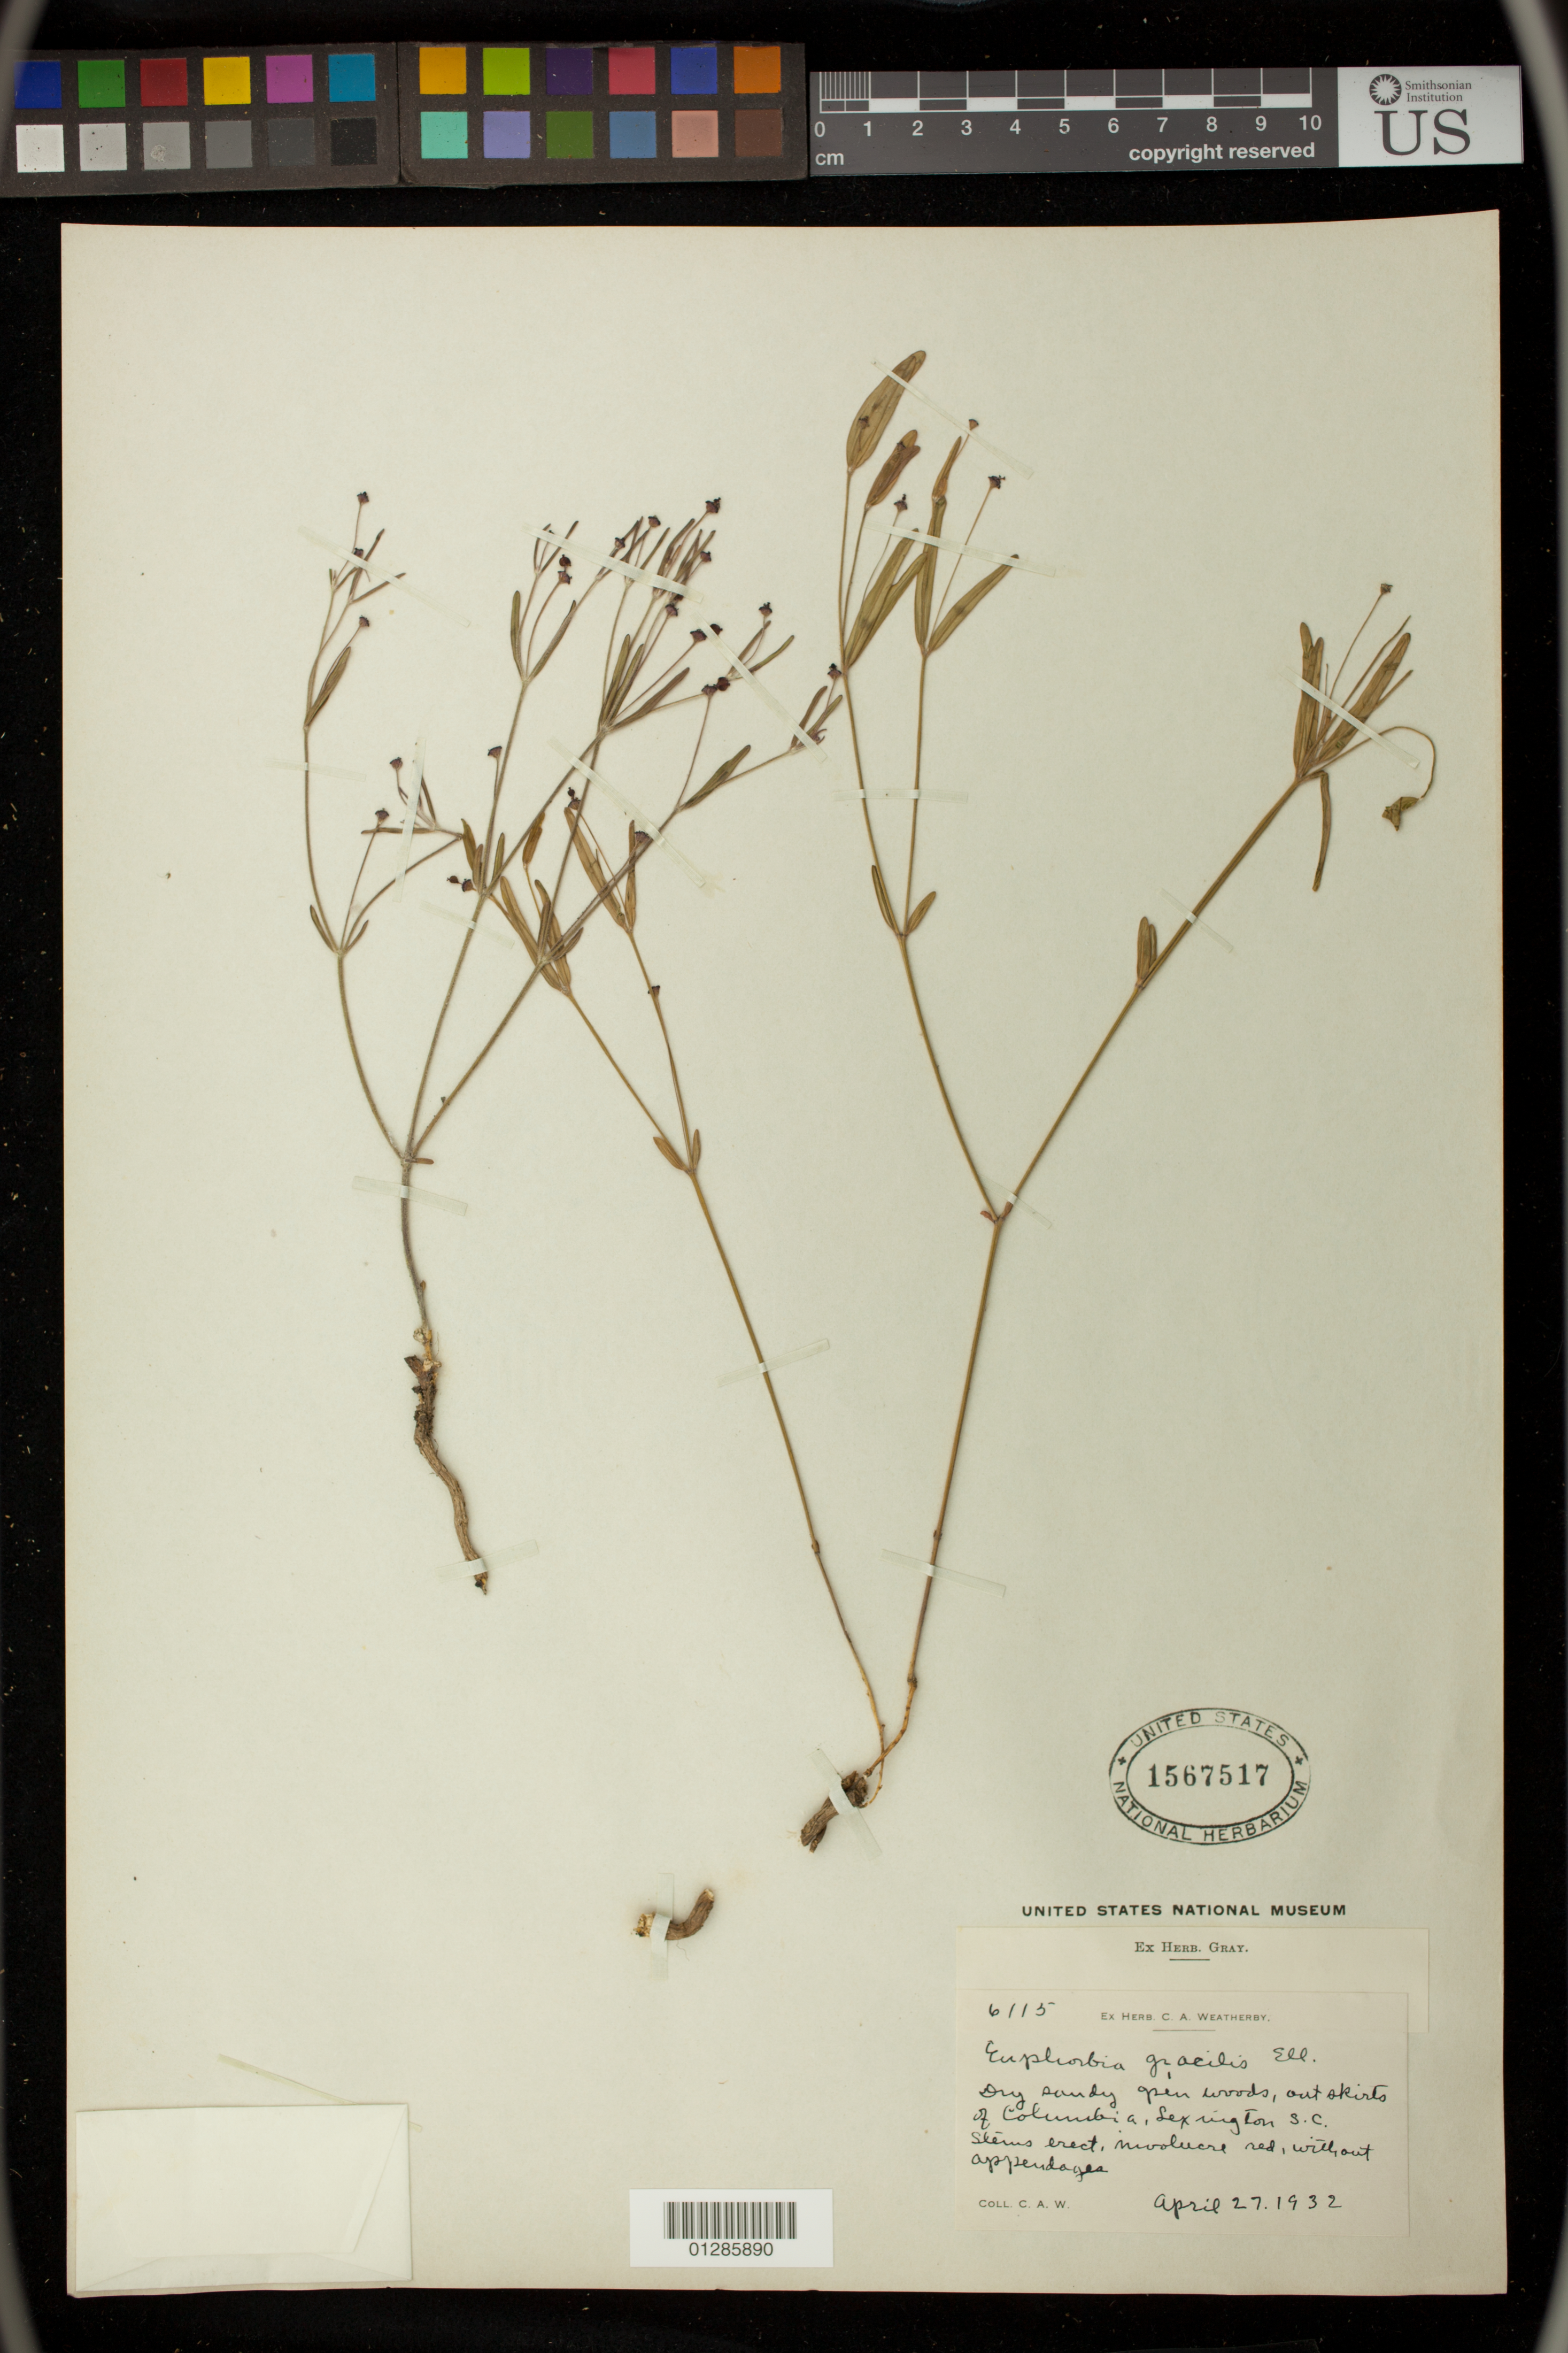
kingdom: Plantae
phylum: Tracheophyta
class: Magnoliopsida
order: Malpighiales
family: Euphorbiaceae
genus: Euphorbia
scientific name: Euphorbia gracilior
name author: Cronq.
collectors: C. A. Weatherby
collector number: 6115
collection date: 1932-04-27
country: United States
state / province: South Carolina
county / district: Lexington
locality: Outskirts of Columbia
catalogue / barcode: US 1567517